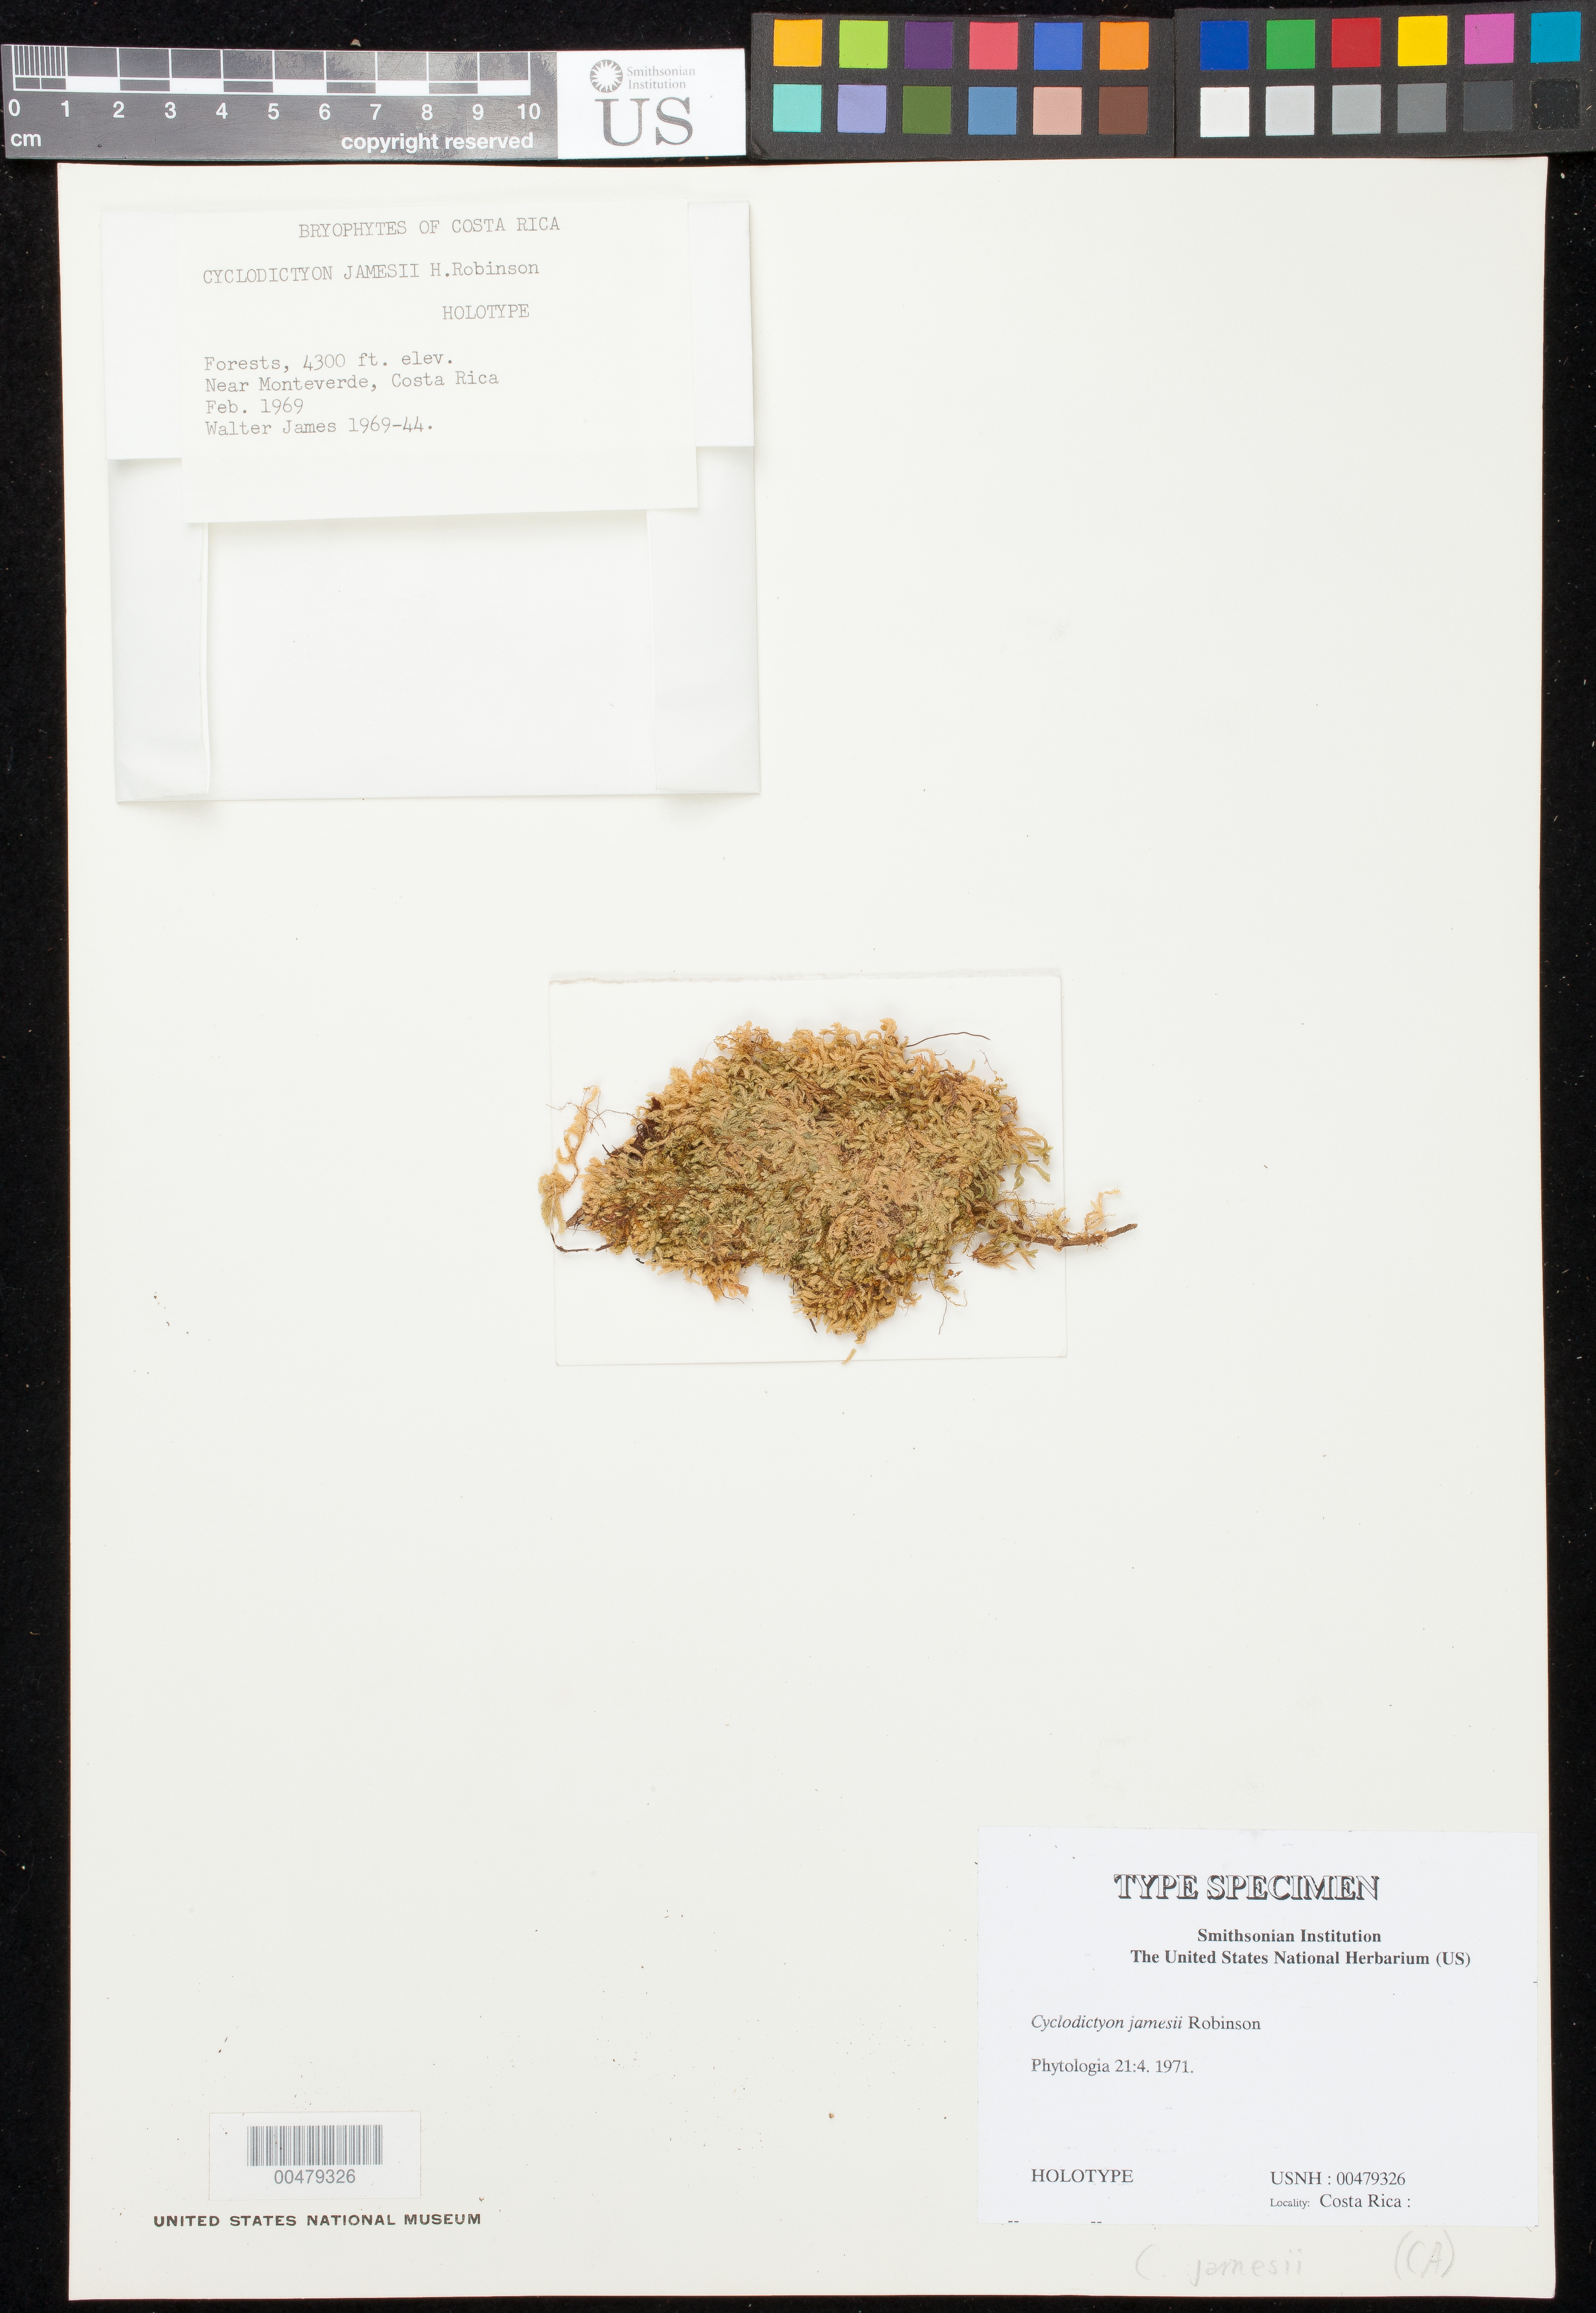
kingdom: Plantae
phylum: Bryophyta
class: Bryopsida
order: Hookeriales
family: Pilotrichaceae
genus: Cyclodictyon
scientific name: Cyclodictyon jamesii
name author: H. Rob.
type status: Holotype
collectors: W. James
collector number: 1969-44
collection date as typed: Feb 1969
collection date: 1969-02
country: Costa Rica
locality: Near Monteverde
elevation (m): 1311